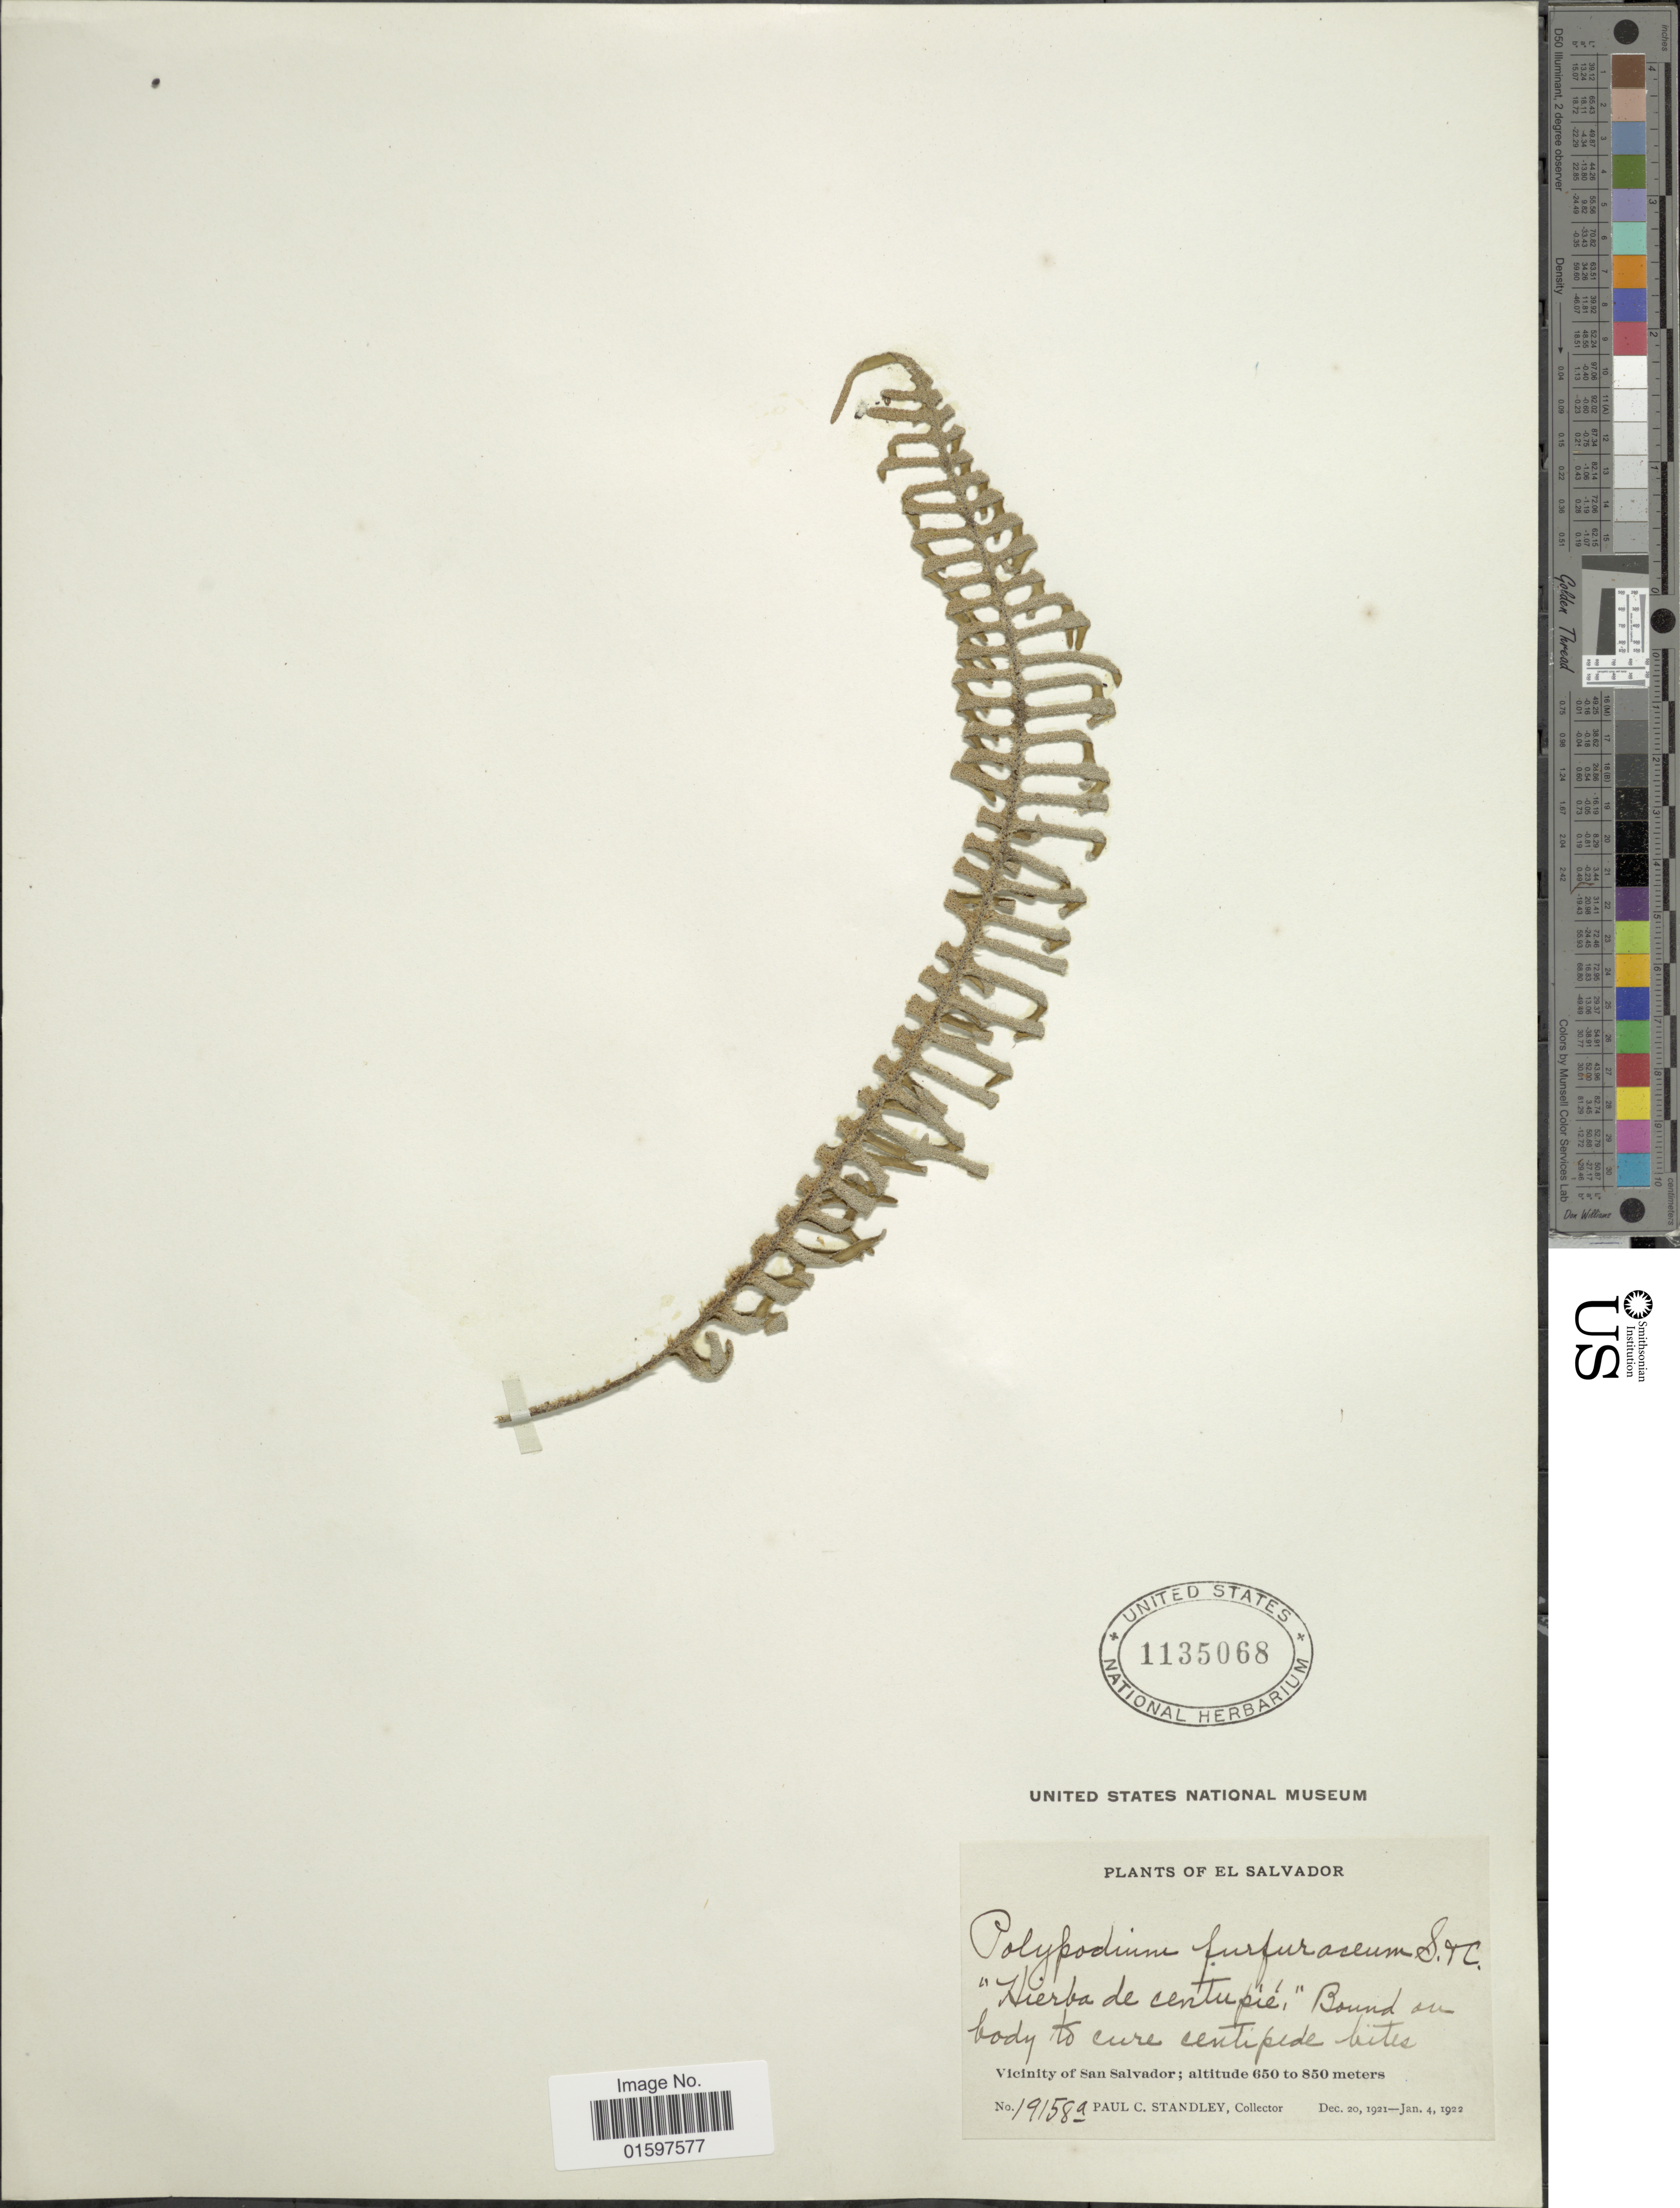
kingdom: Plantae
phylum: Tracheophyta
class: Polypodiopsida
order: Polypodiales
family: Polypodiaceae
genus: Pleopeltis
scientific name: Pleopeltis furfuracea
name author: (Schltdl. & Cham.) A.R. Sm. & Tejero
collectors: P. C. Standley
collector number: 19158a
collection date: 1921-12-20/1922-01-04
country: El Salvador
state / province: San Salvador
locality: Hierba de cetupié,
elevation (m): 650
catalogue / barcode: US 1135068